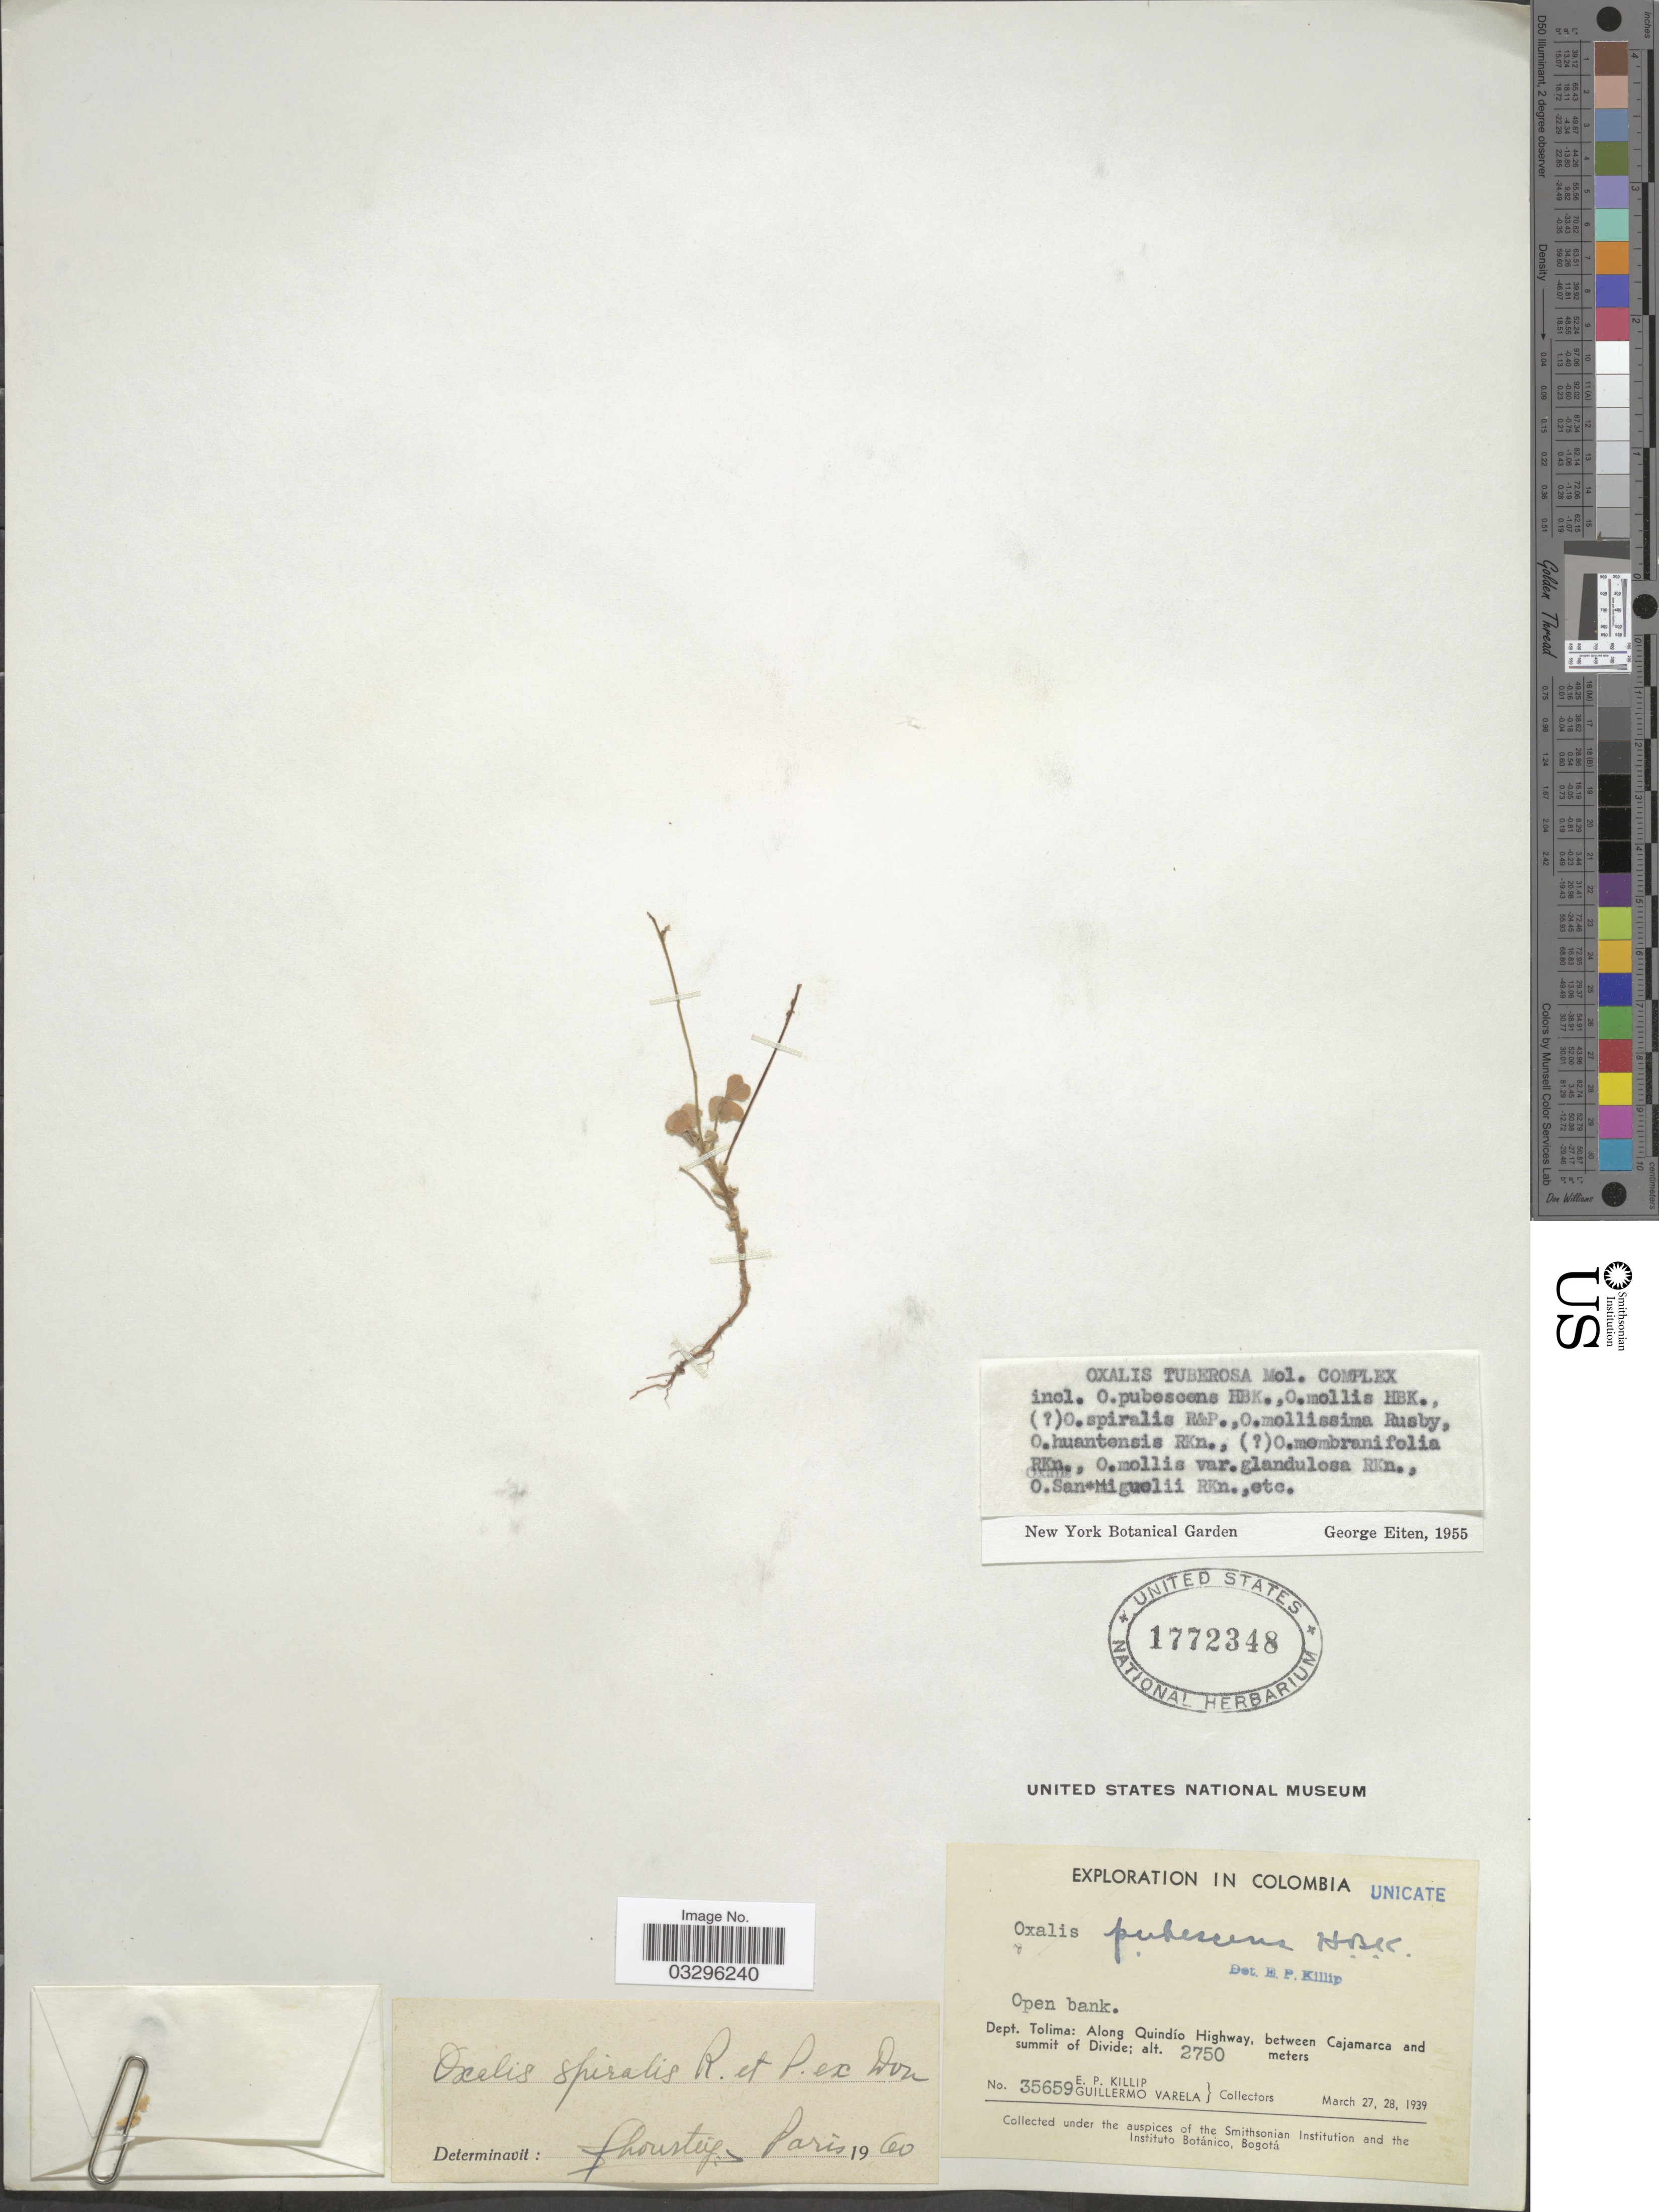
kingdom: Plantae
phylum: Tracheophyta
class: Magnoliopsida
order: Oxalidales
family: Oxalidaceae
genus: Oxalis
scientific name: Oxalis spiralis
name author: Ruiz & Pav. ex G. Don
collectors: E. P. Killip & G. Varela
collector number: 35659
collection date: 1939-03-27/1939-03-28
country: Colombia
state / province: Tolima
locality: Dept. Tolima: Along Quindío Highway, between Cajamarca and summit of Divide.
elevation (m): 2750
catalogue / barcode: US 1772348